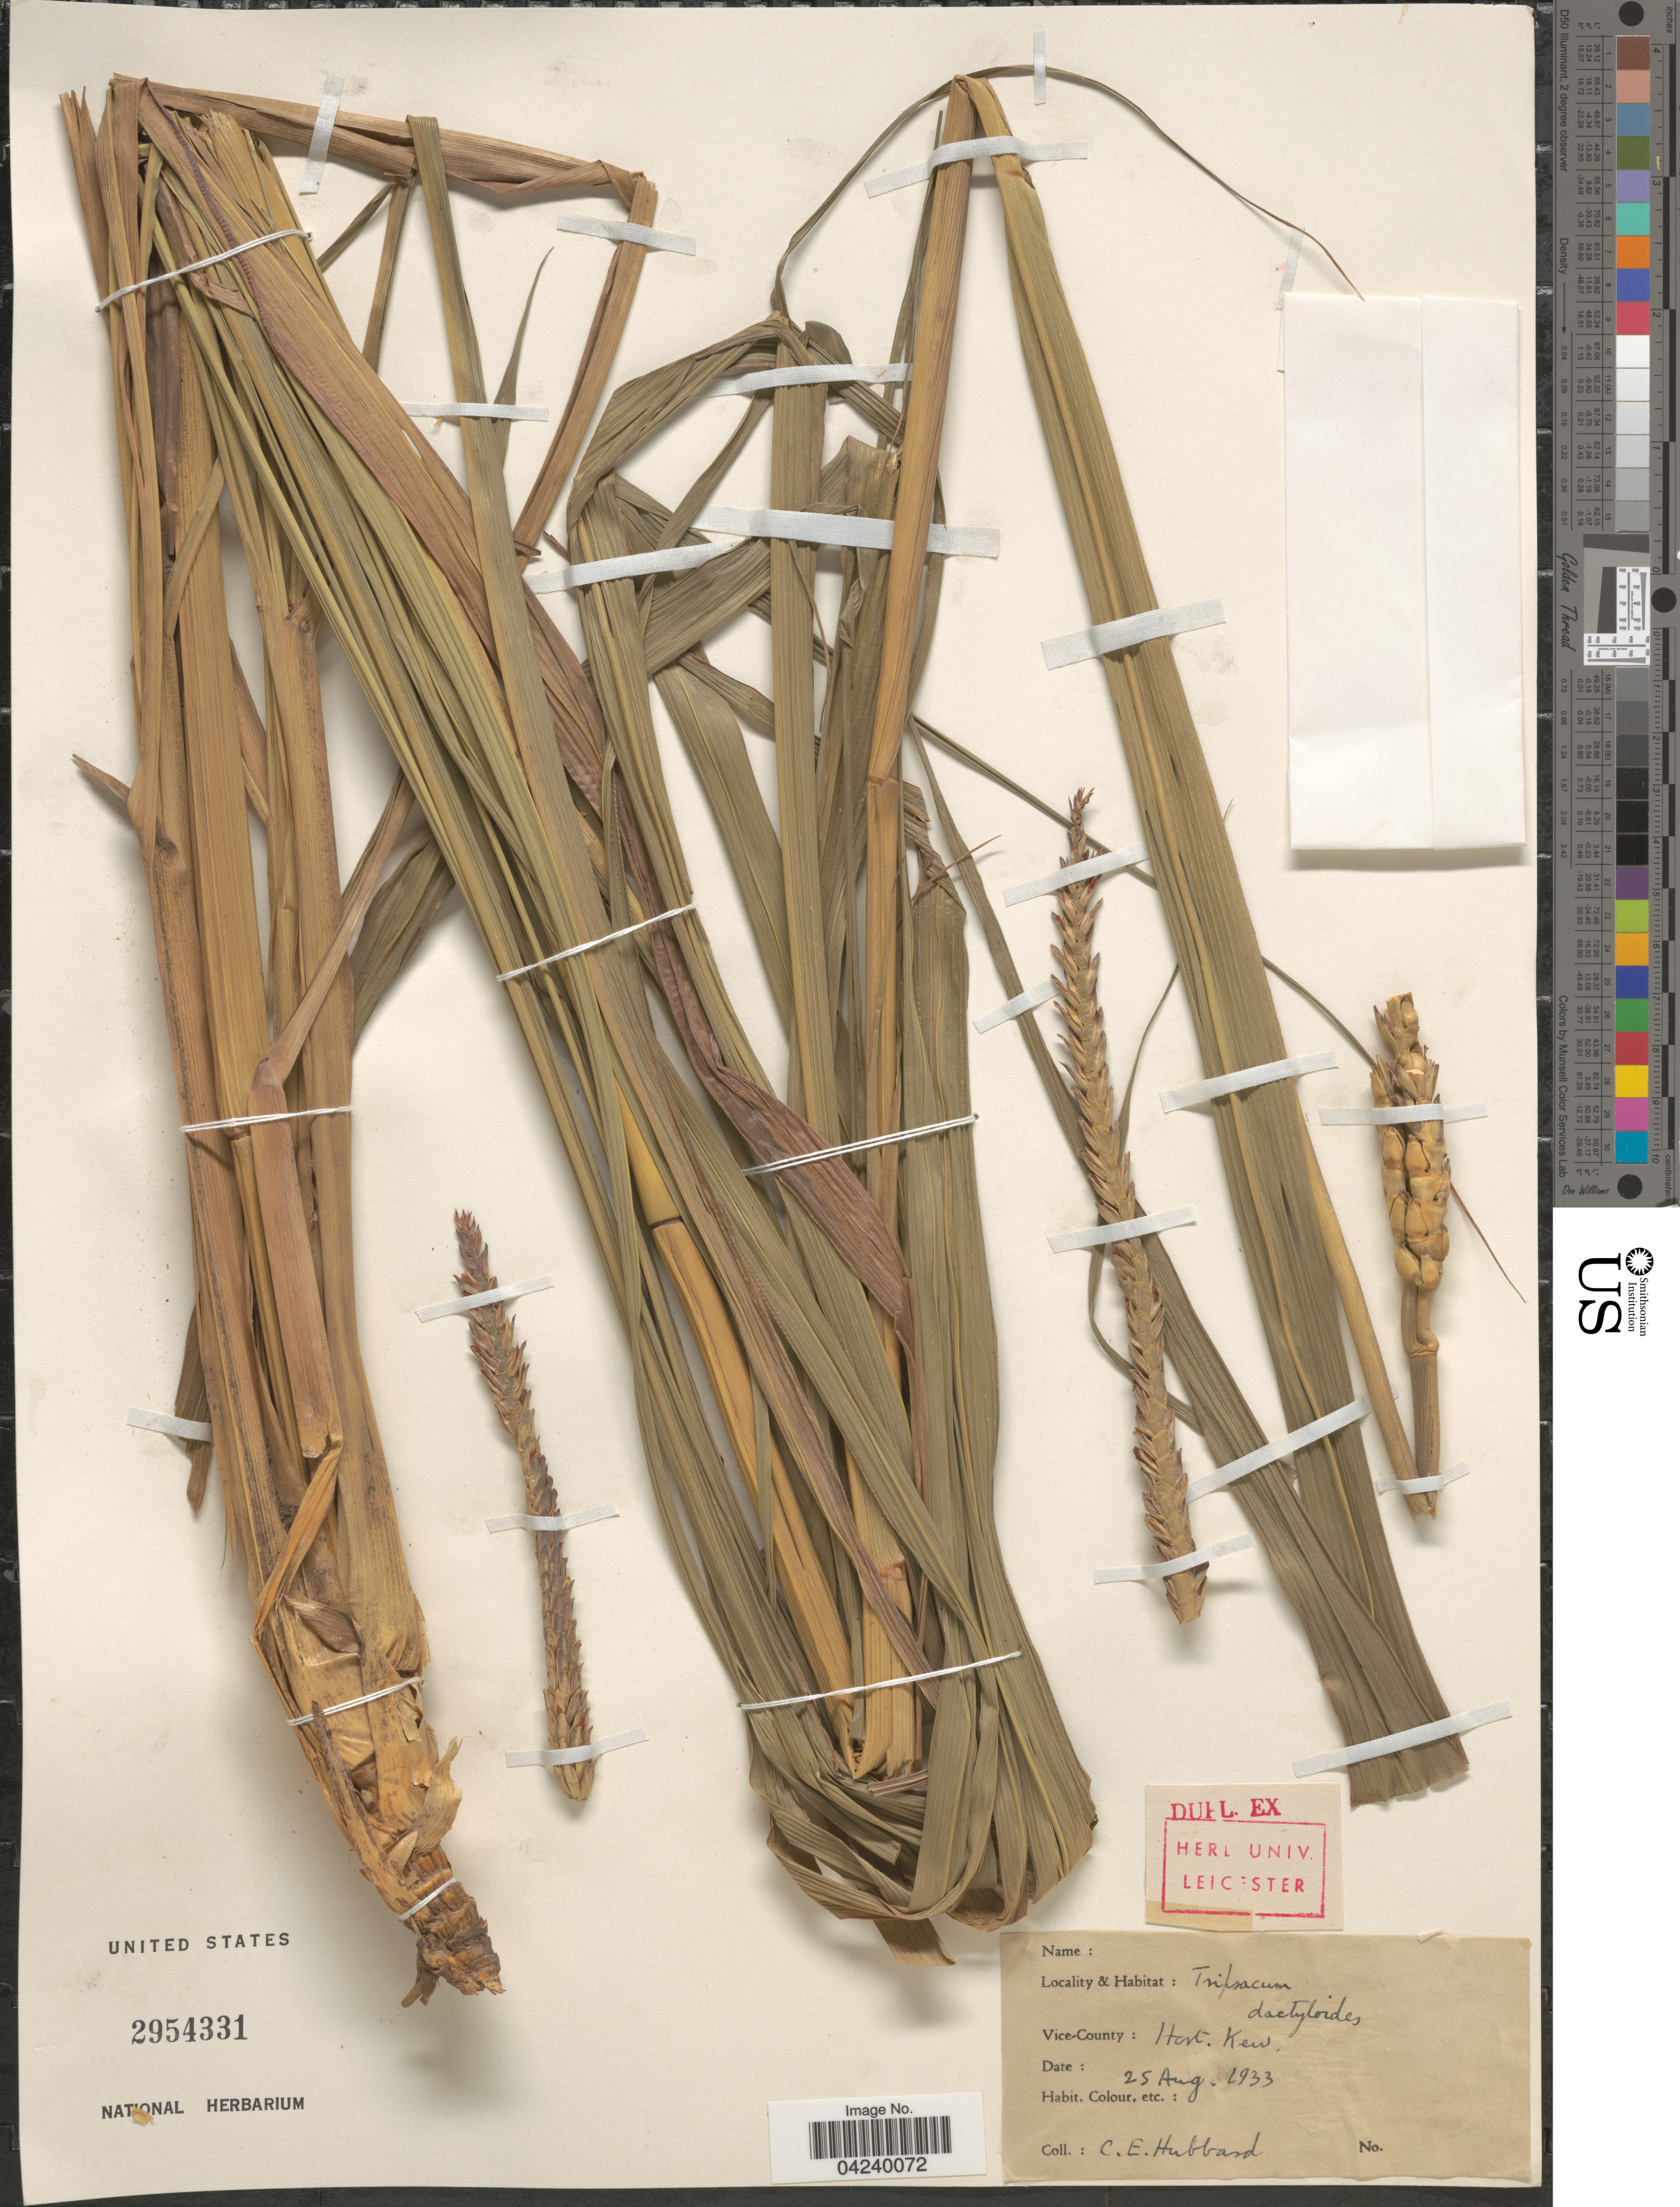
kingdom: Plantae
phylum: Tracheophyta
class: Liliopsida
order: Poales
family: Poaceae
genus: Tripsacum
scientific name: Tripsacum sp.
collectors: C. E. Hubbard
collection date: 1933-08-25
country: United Kingdom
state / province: England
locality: Hort. Kew.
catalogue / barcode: US 2954331